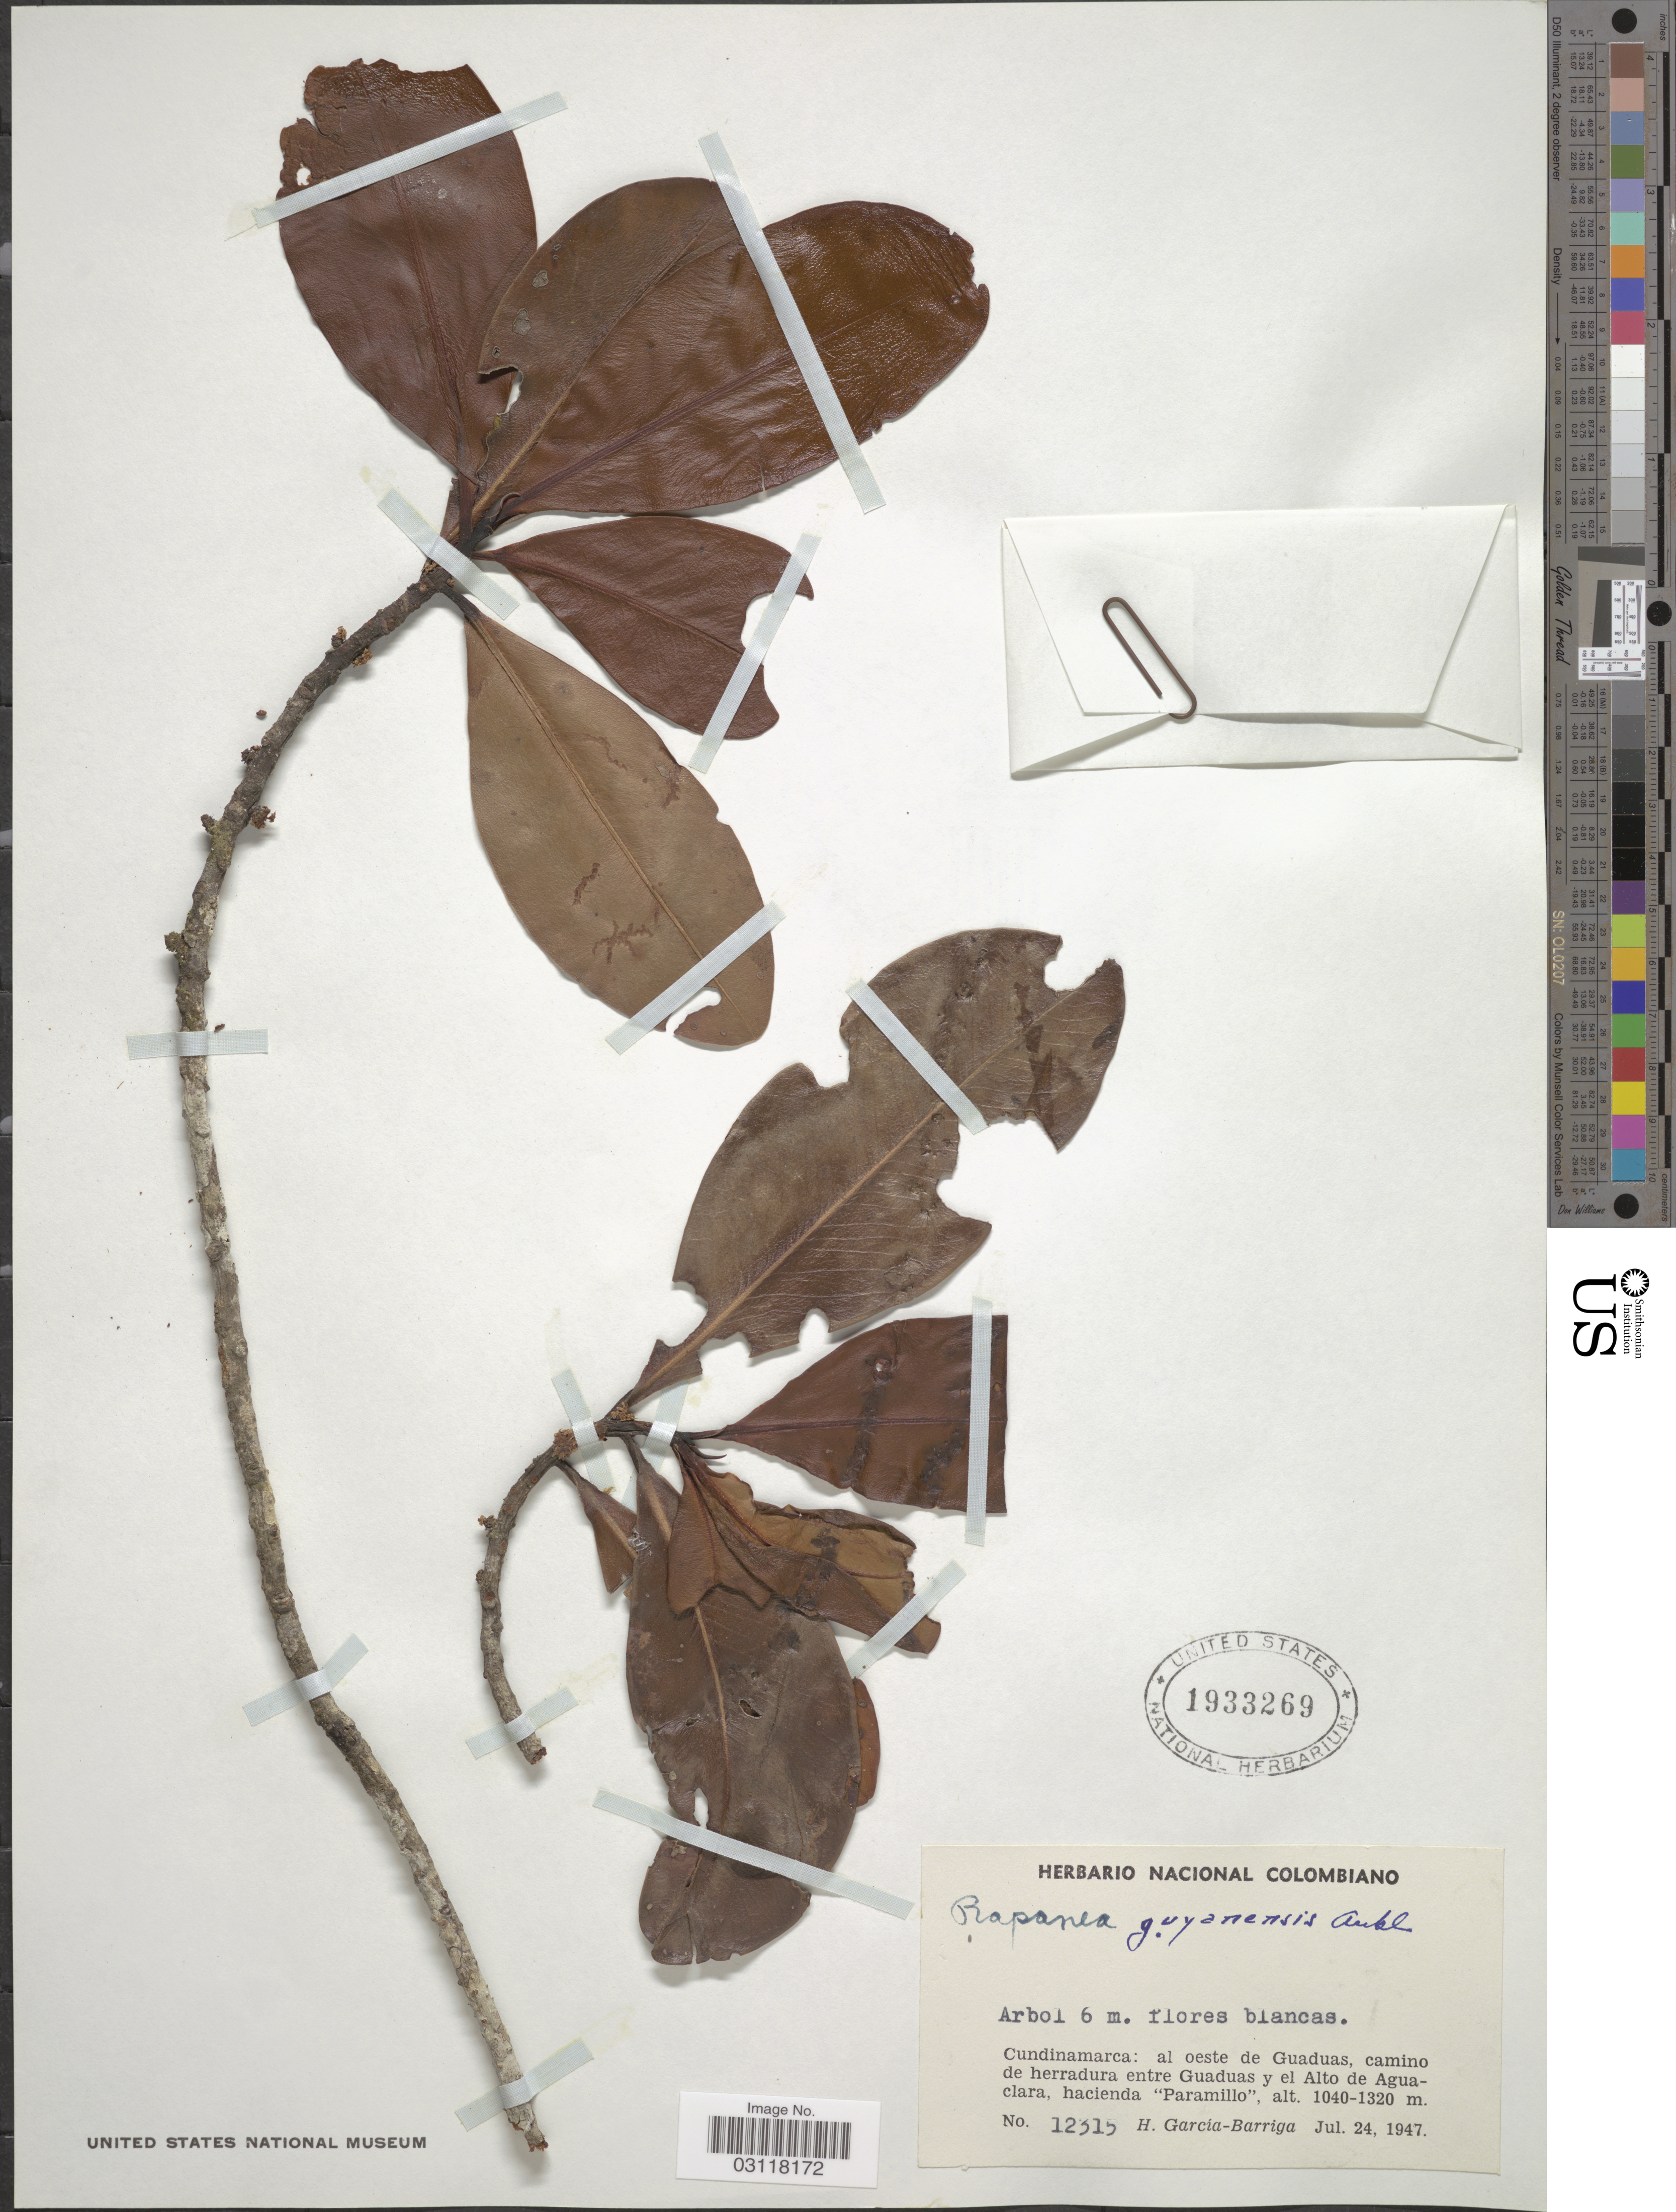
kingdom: Plantae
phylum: Tracheophyta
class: Magnoliopsida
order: Ericales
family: Primulaceae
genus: Rapanea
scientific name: Rapanea guianensis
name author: Aubl.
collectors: H. García Barriga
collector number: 12315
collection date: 1947-07-24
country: Colombia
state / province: Cundinamarca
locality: Al oeste de Guaduas, camino de herradura entre Guaduas y el Alto de Aguaclara, hacienda "Paramillo".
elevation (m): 1040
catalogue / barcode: US 1933269